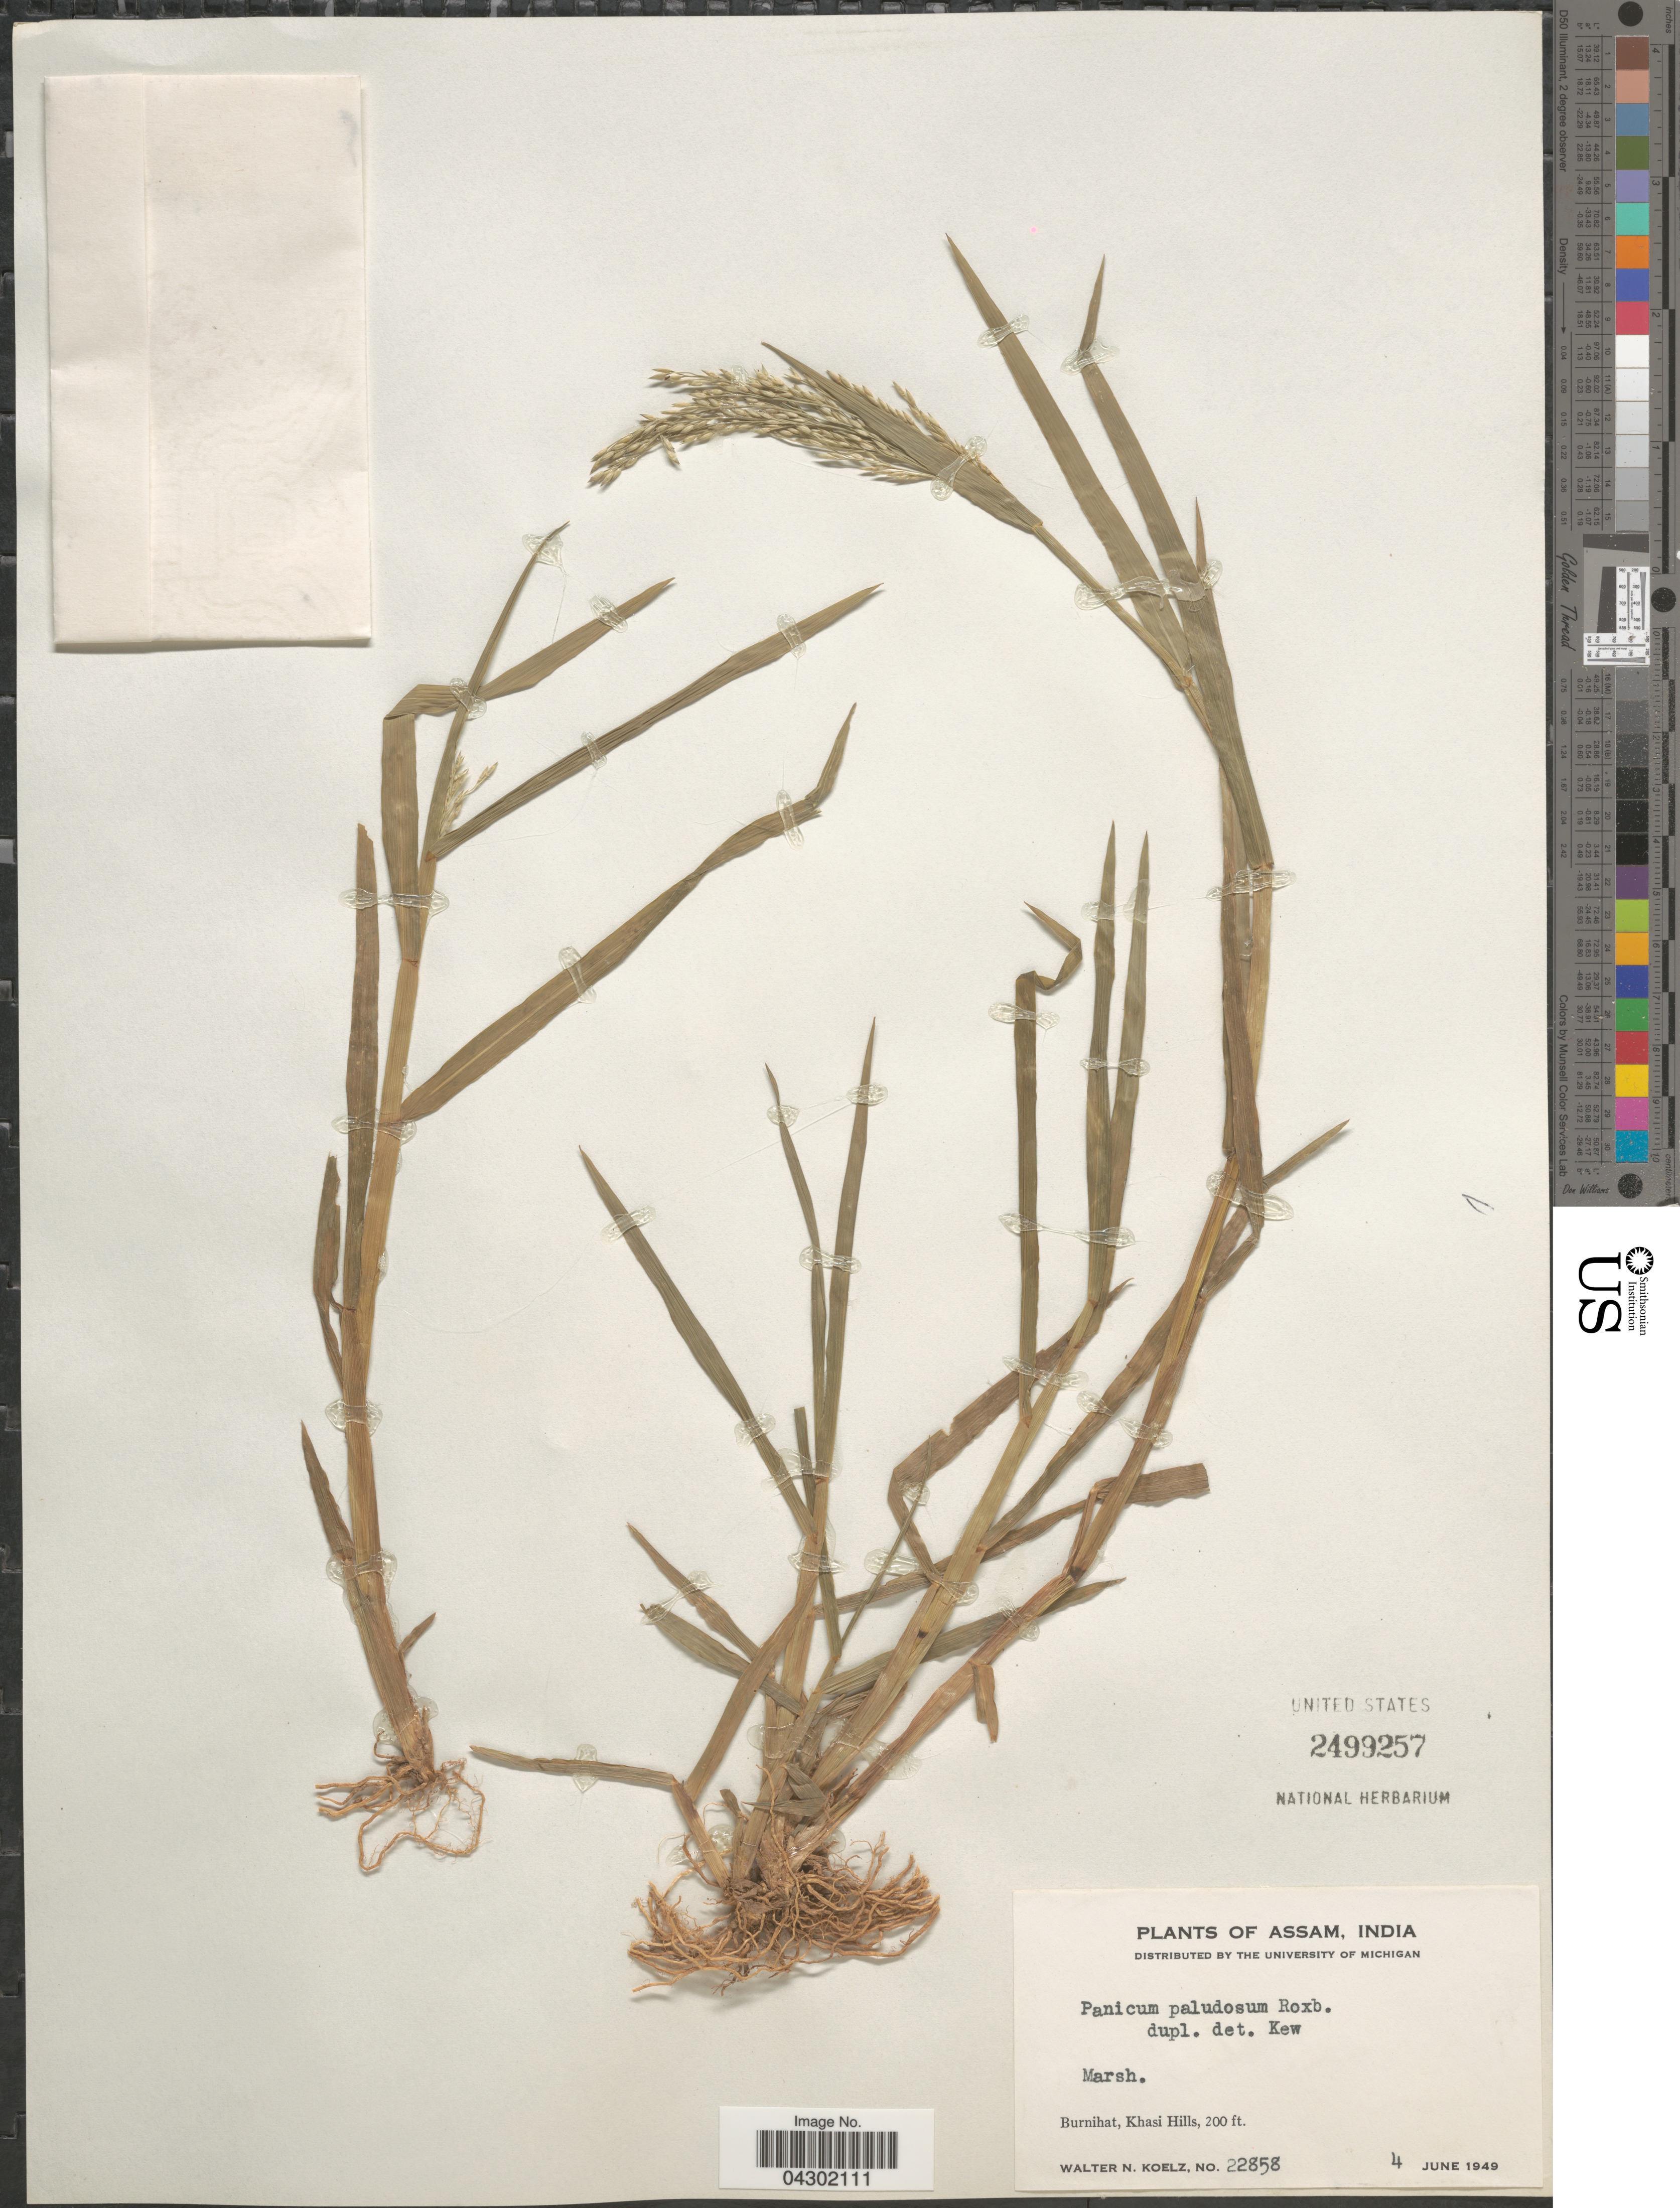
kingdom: Plantae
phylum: Tracheophyta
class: Liliopsida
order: Poales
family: Poaceae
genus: Panicum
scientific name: Panicum paludosum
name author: Roxb.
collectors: W. N. Koelz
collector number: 22858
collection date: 1949-06-04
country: India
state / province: Meghalaya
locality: Marsh. Burnihat, Khasi Hills.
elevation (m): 61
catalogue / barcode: US 2499257